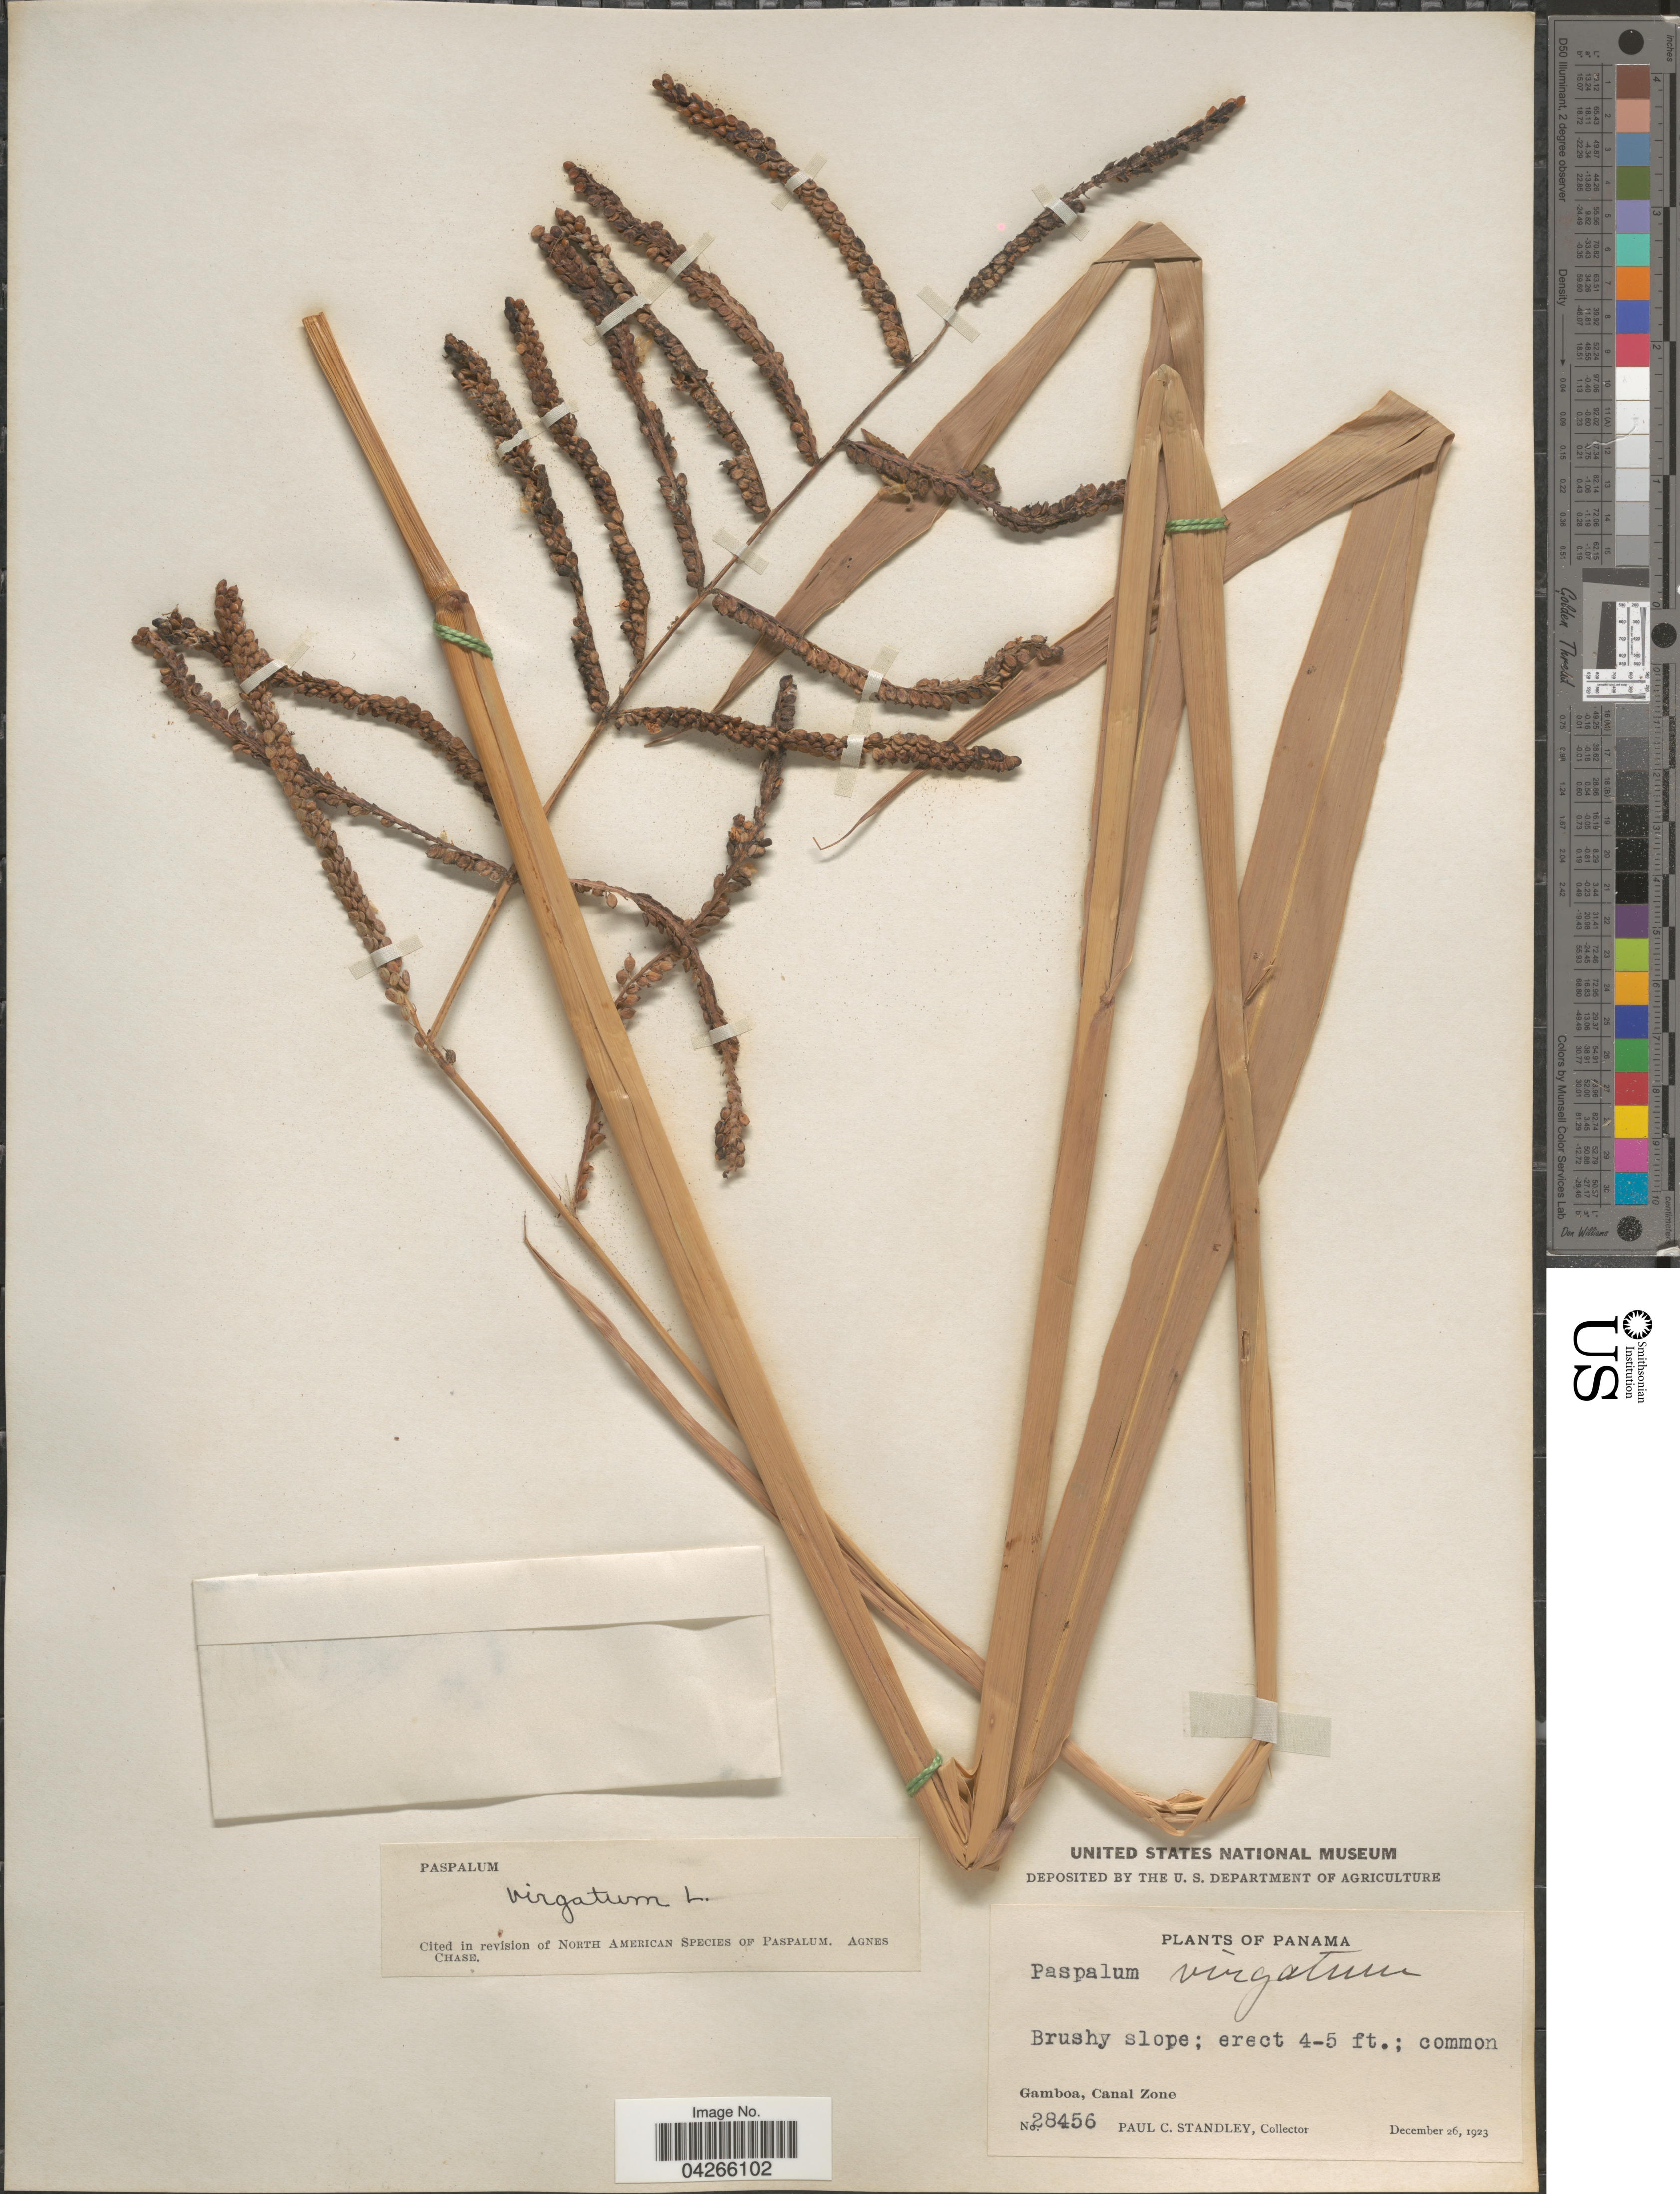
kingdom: Plantae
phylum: Tracheophyta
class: Liliopsida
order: Poales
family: Poaceae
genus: Paspalum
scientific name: Paspalum virgatum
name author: L.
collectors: P. C. Standley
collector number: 28456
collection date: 1923-12-26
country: Panama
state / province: Colón / Panamá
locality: Brushy slope. Gamboa.